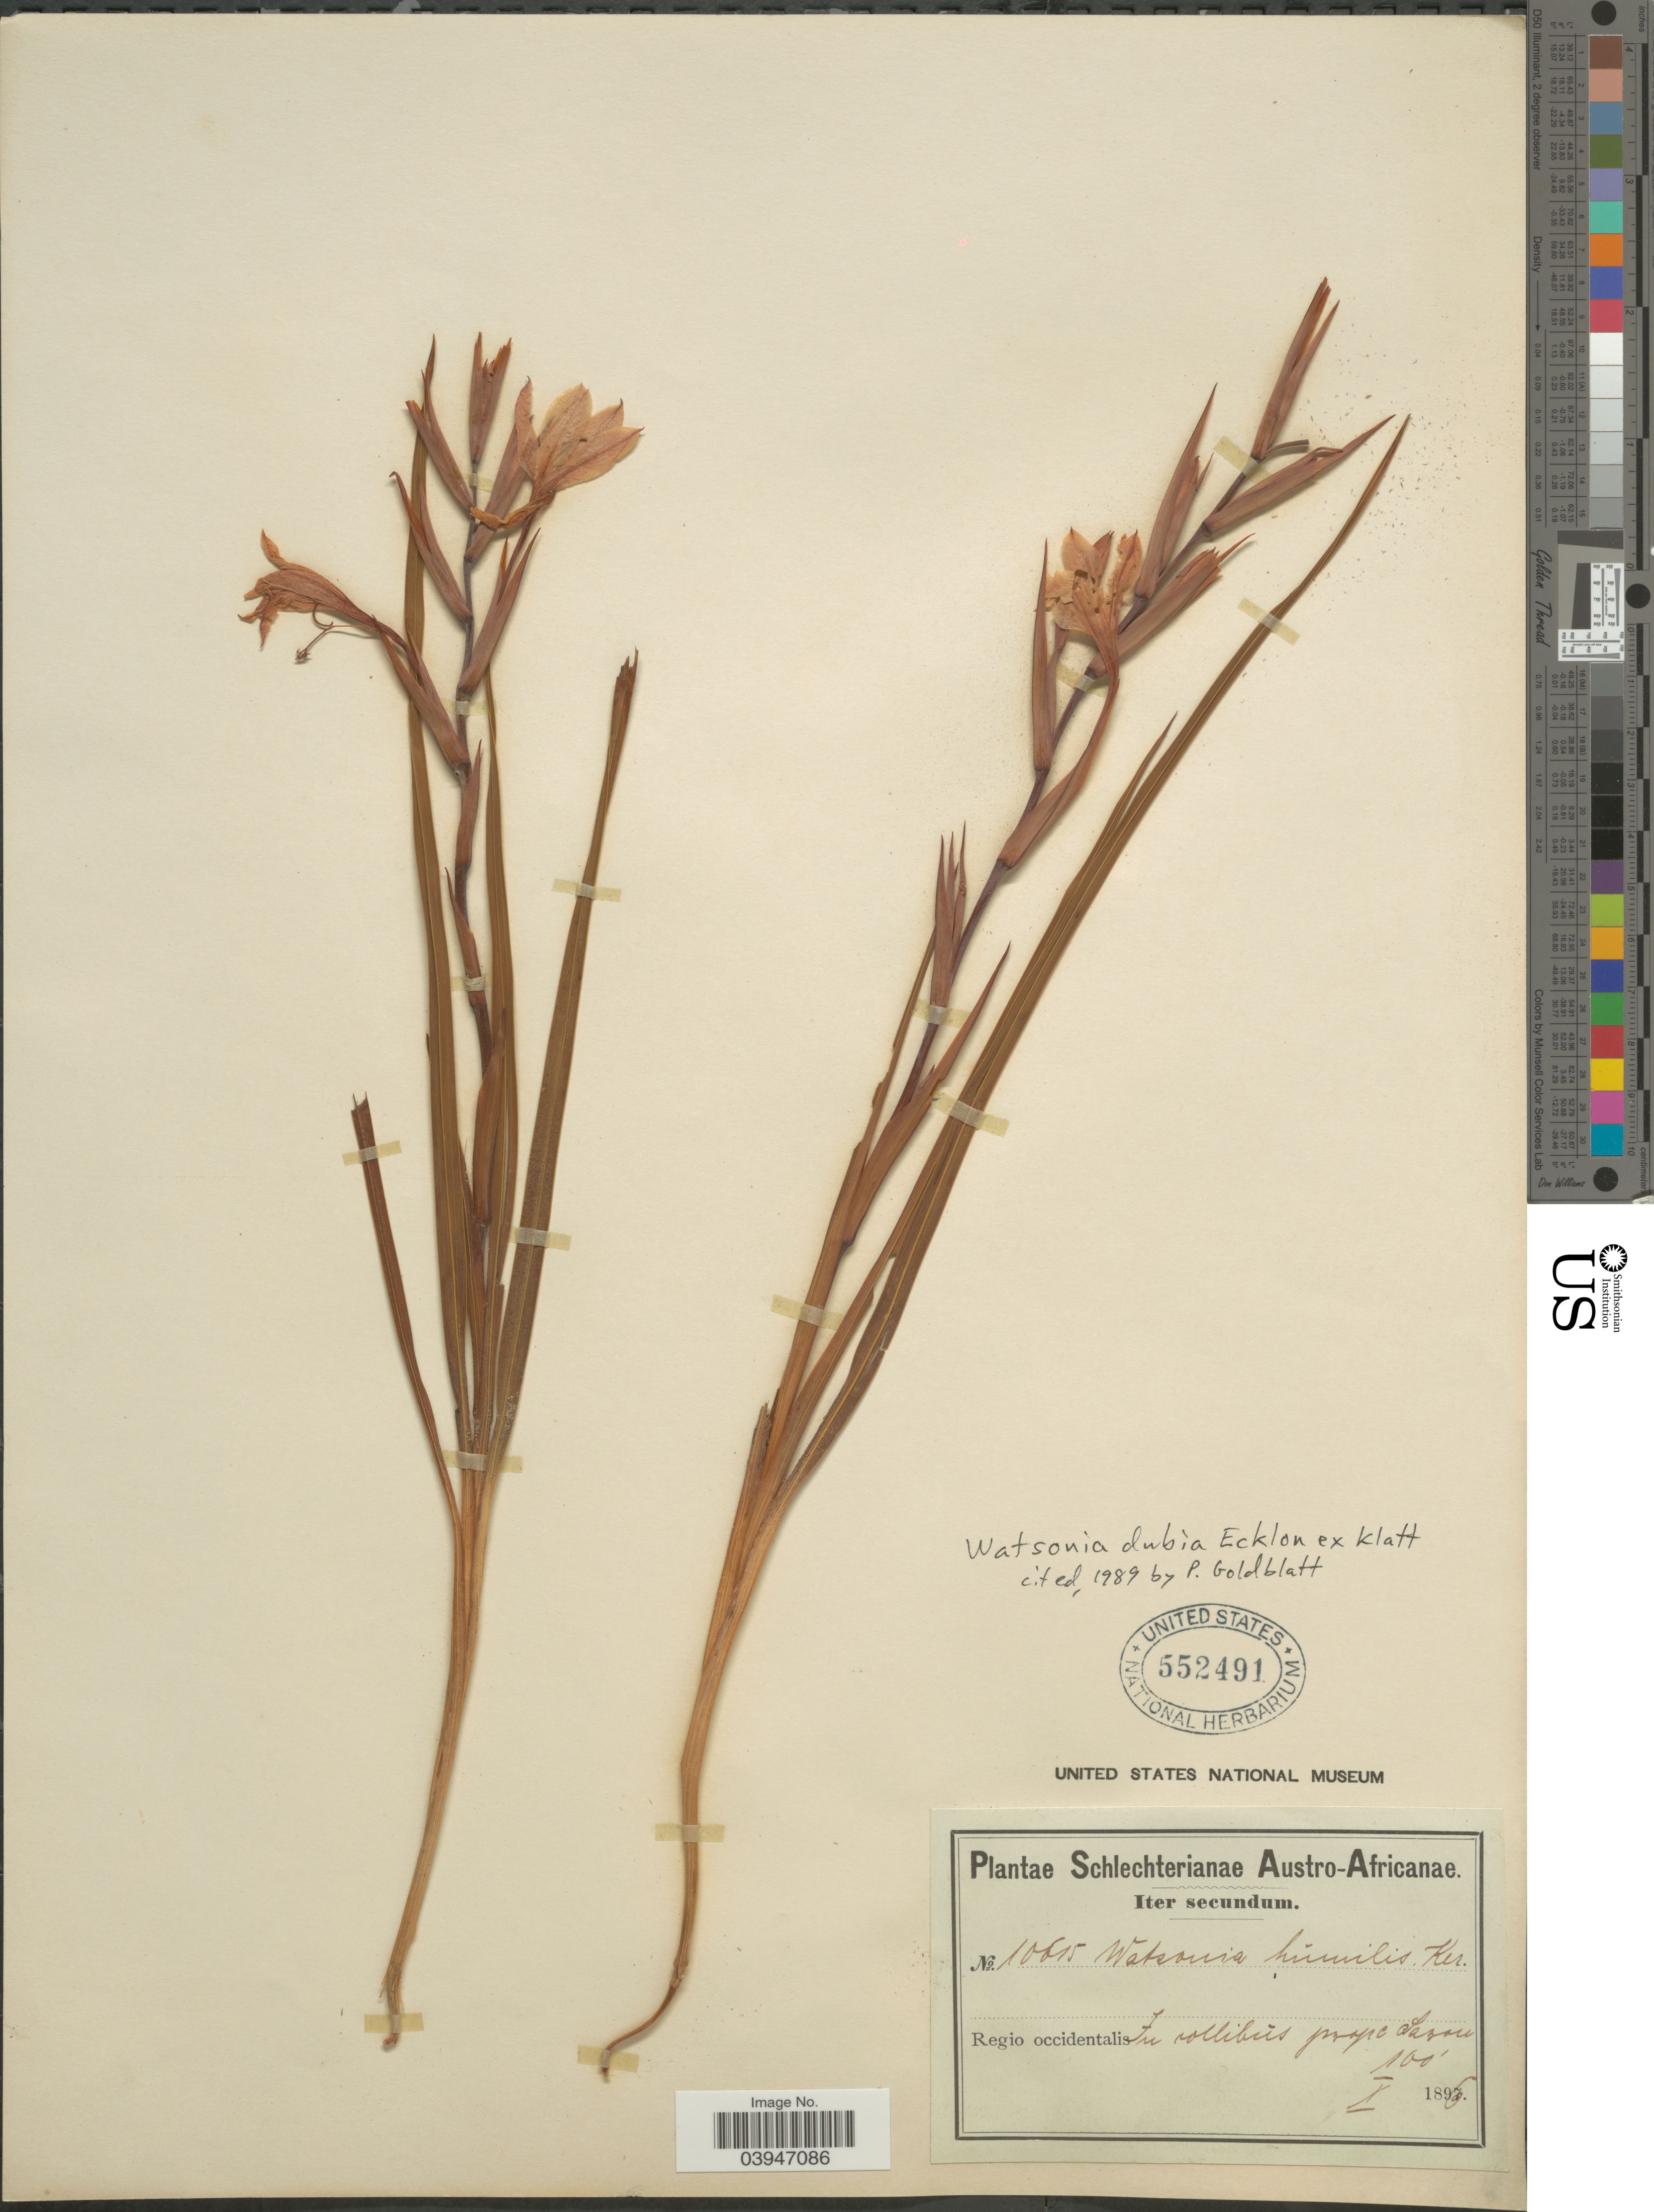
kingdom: Plantae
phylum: Tracheophyta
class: Liliopsida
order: Asparagales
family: Iridaceae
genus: Watsonia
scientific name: Watsonia dubia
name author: Eckl. ex Klatt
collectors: Schlechter, --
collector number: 10615*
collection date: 1896-10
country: South Africa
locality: Austro-Africanae. Regio occidentalis. In collibus prope Saron.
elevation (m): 30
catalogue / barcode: US 552491